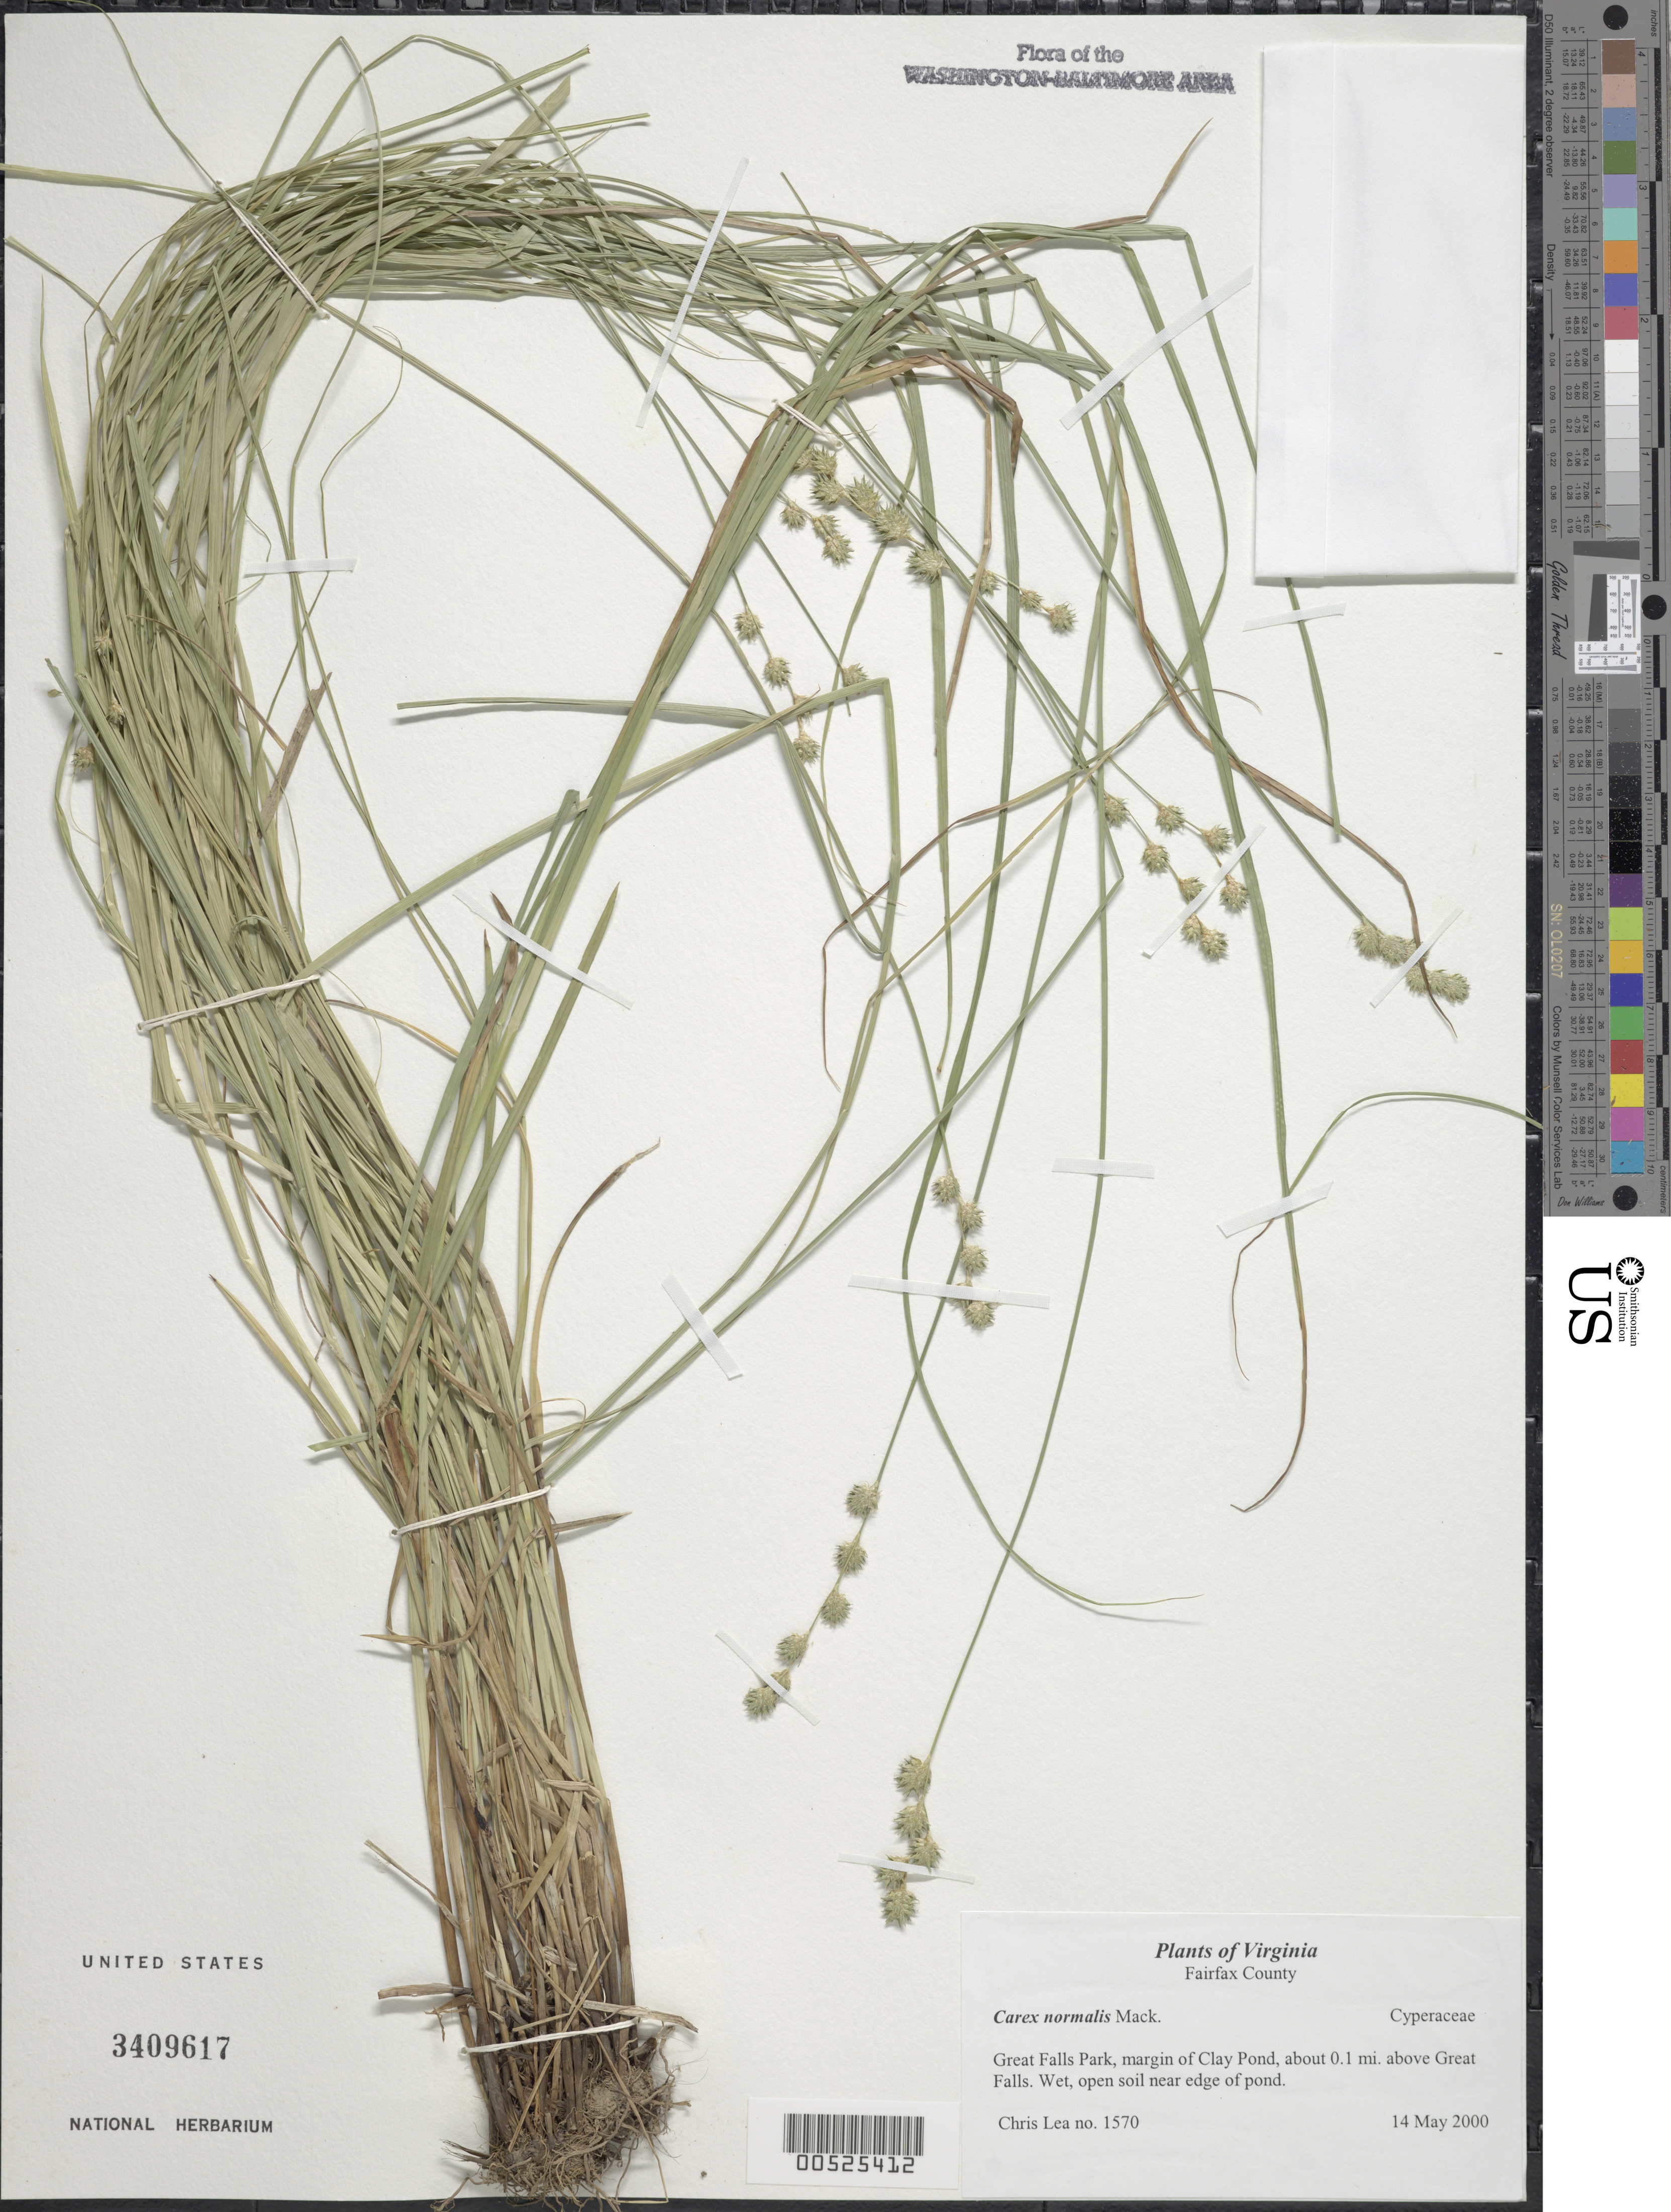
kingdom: Plantae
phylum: Tracheophyta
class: Liliopsida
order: Poales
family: Cyperaceae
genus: Carex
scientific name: Carex normalis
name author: Mack.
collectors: C. Lea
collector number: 1570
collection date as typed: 14 May 2000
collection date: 2000-05-14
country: United States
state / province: Virginia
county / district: Fairfax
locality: Great Falls Park, margin of Clay Pond, about 0.1 mi. above Great Falls.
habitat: Wet, open soil near edge of pond.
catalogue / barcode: US 3409617